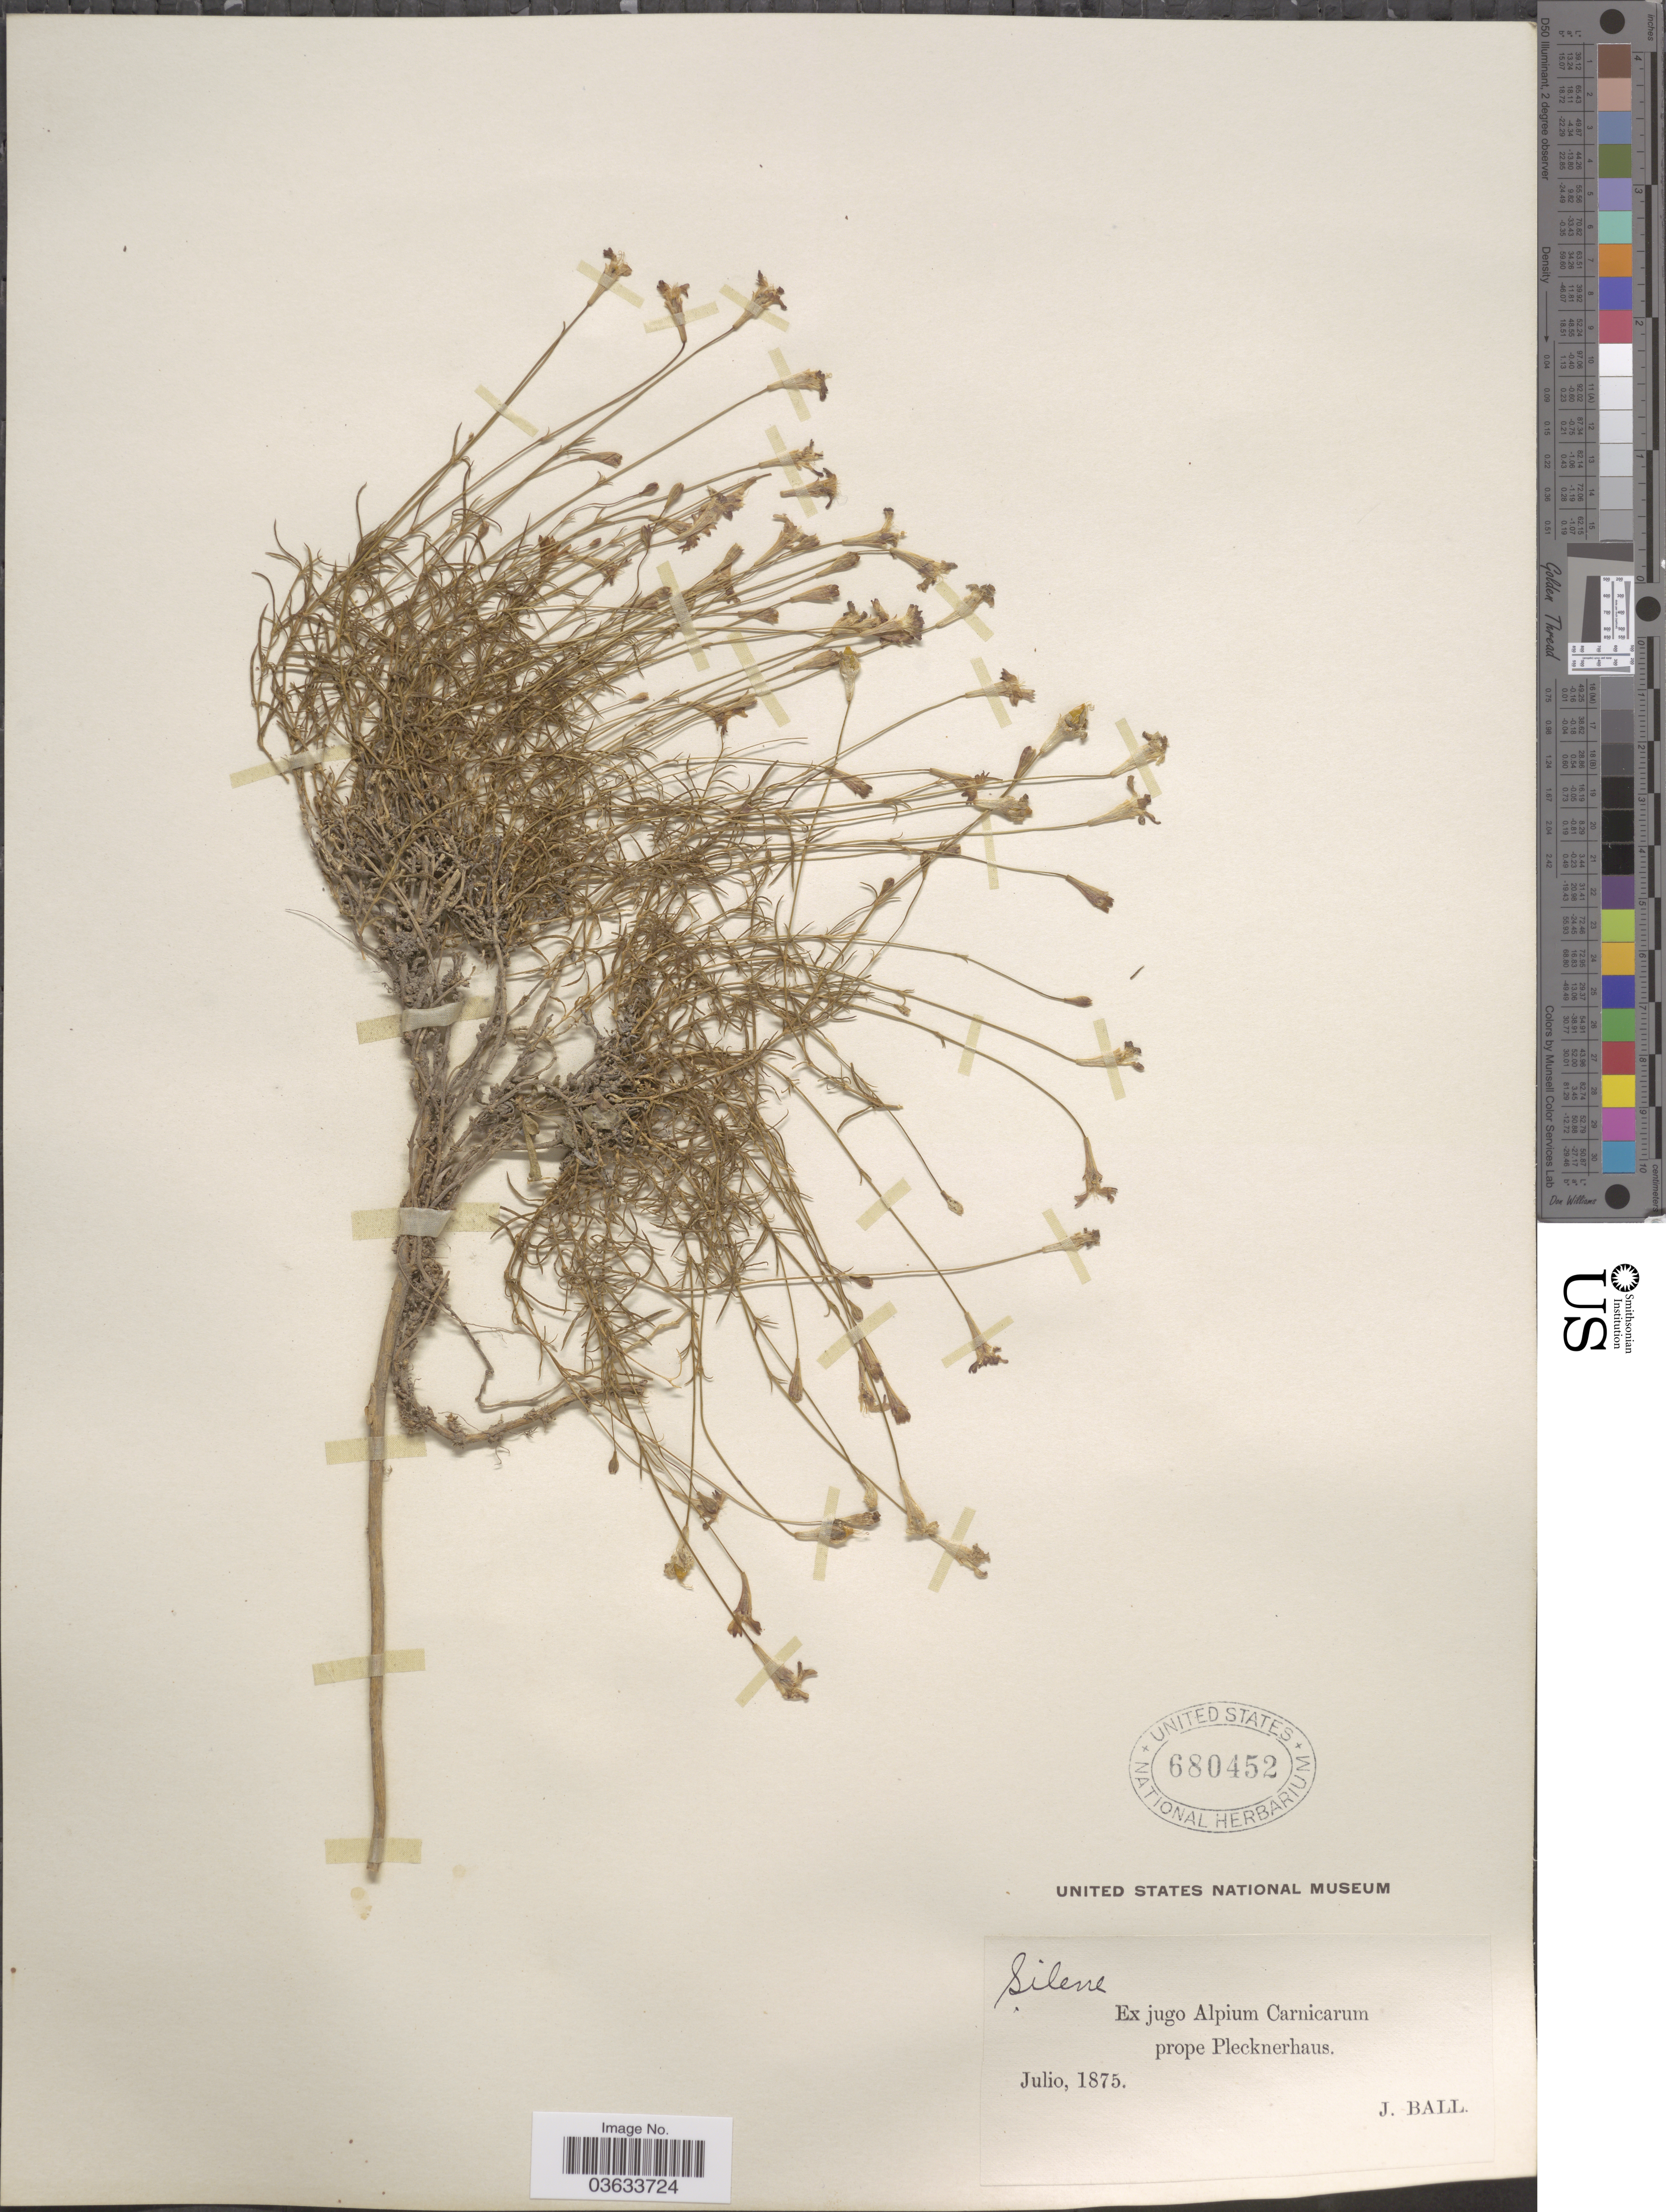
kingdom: Plantae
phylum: Tracheophyta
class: Magnoliopsida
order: Caryophyllales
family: Caryophyllaceae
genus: Silene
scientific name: Silene sp.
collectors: J. Ball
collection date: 1875-07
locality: Ex jugo Alpium Carnicarum prope Plecknerhaus.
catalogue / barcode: US 680452